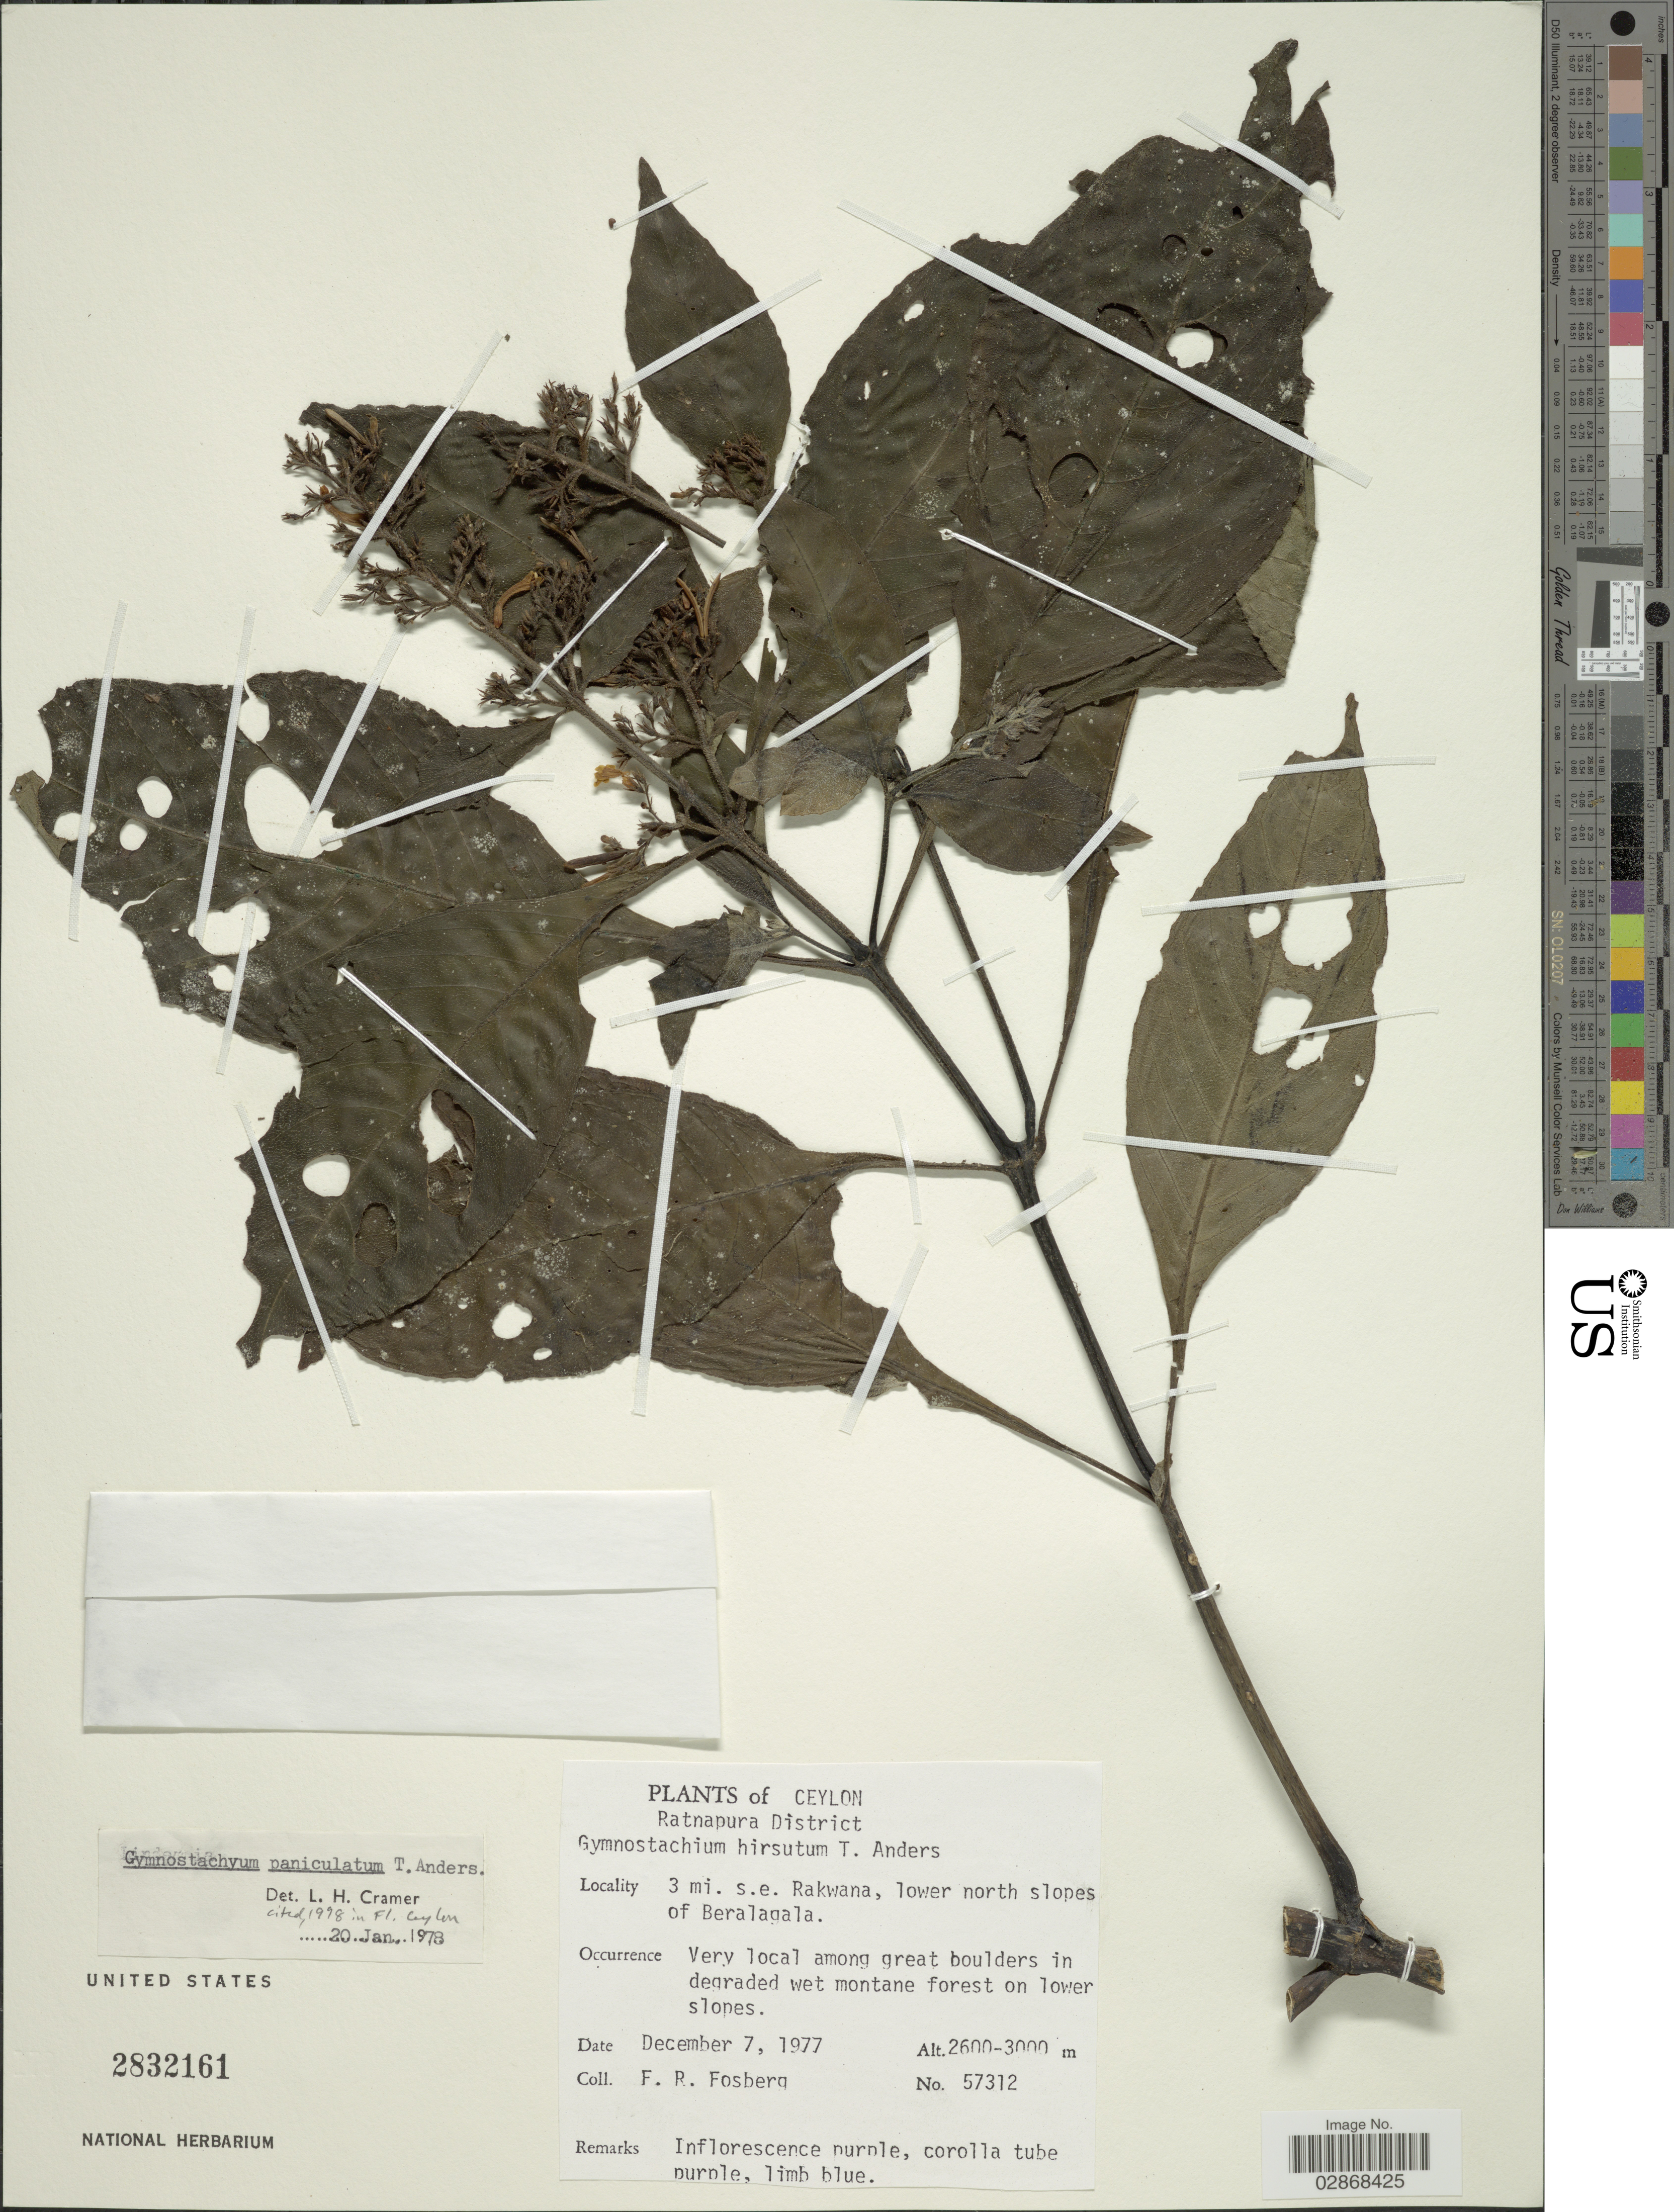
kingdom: Plantae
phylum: Tracheophyta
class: Magnoliopsida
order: Lamiales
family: Acanthaceae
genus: Gymnostachyum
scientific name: Gymnostachyum paniculatum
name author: T. Anderson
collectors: F. R. Fosberg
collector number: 57312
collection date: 1977-12-07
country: Sri Lanka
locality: Ceylon. 3 mi. s.e. Rakwana, lower north slopes of Beralagala.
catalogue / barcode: US 2832161